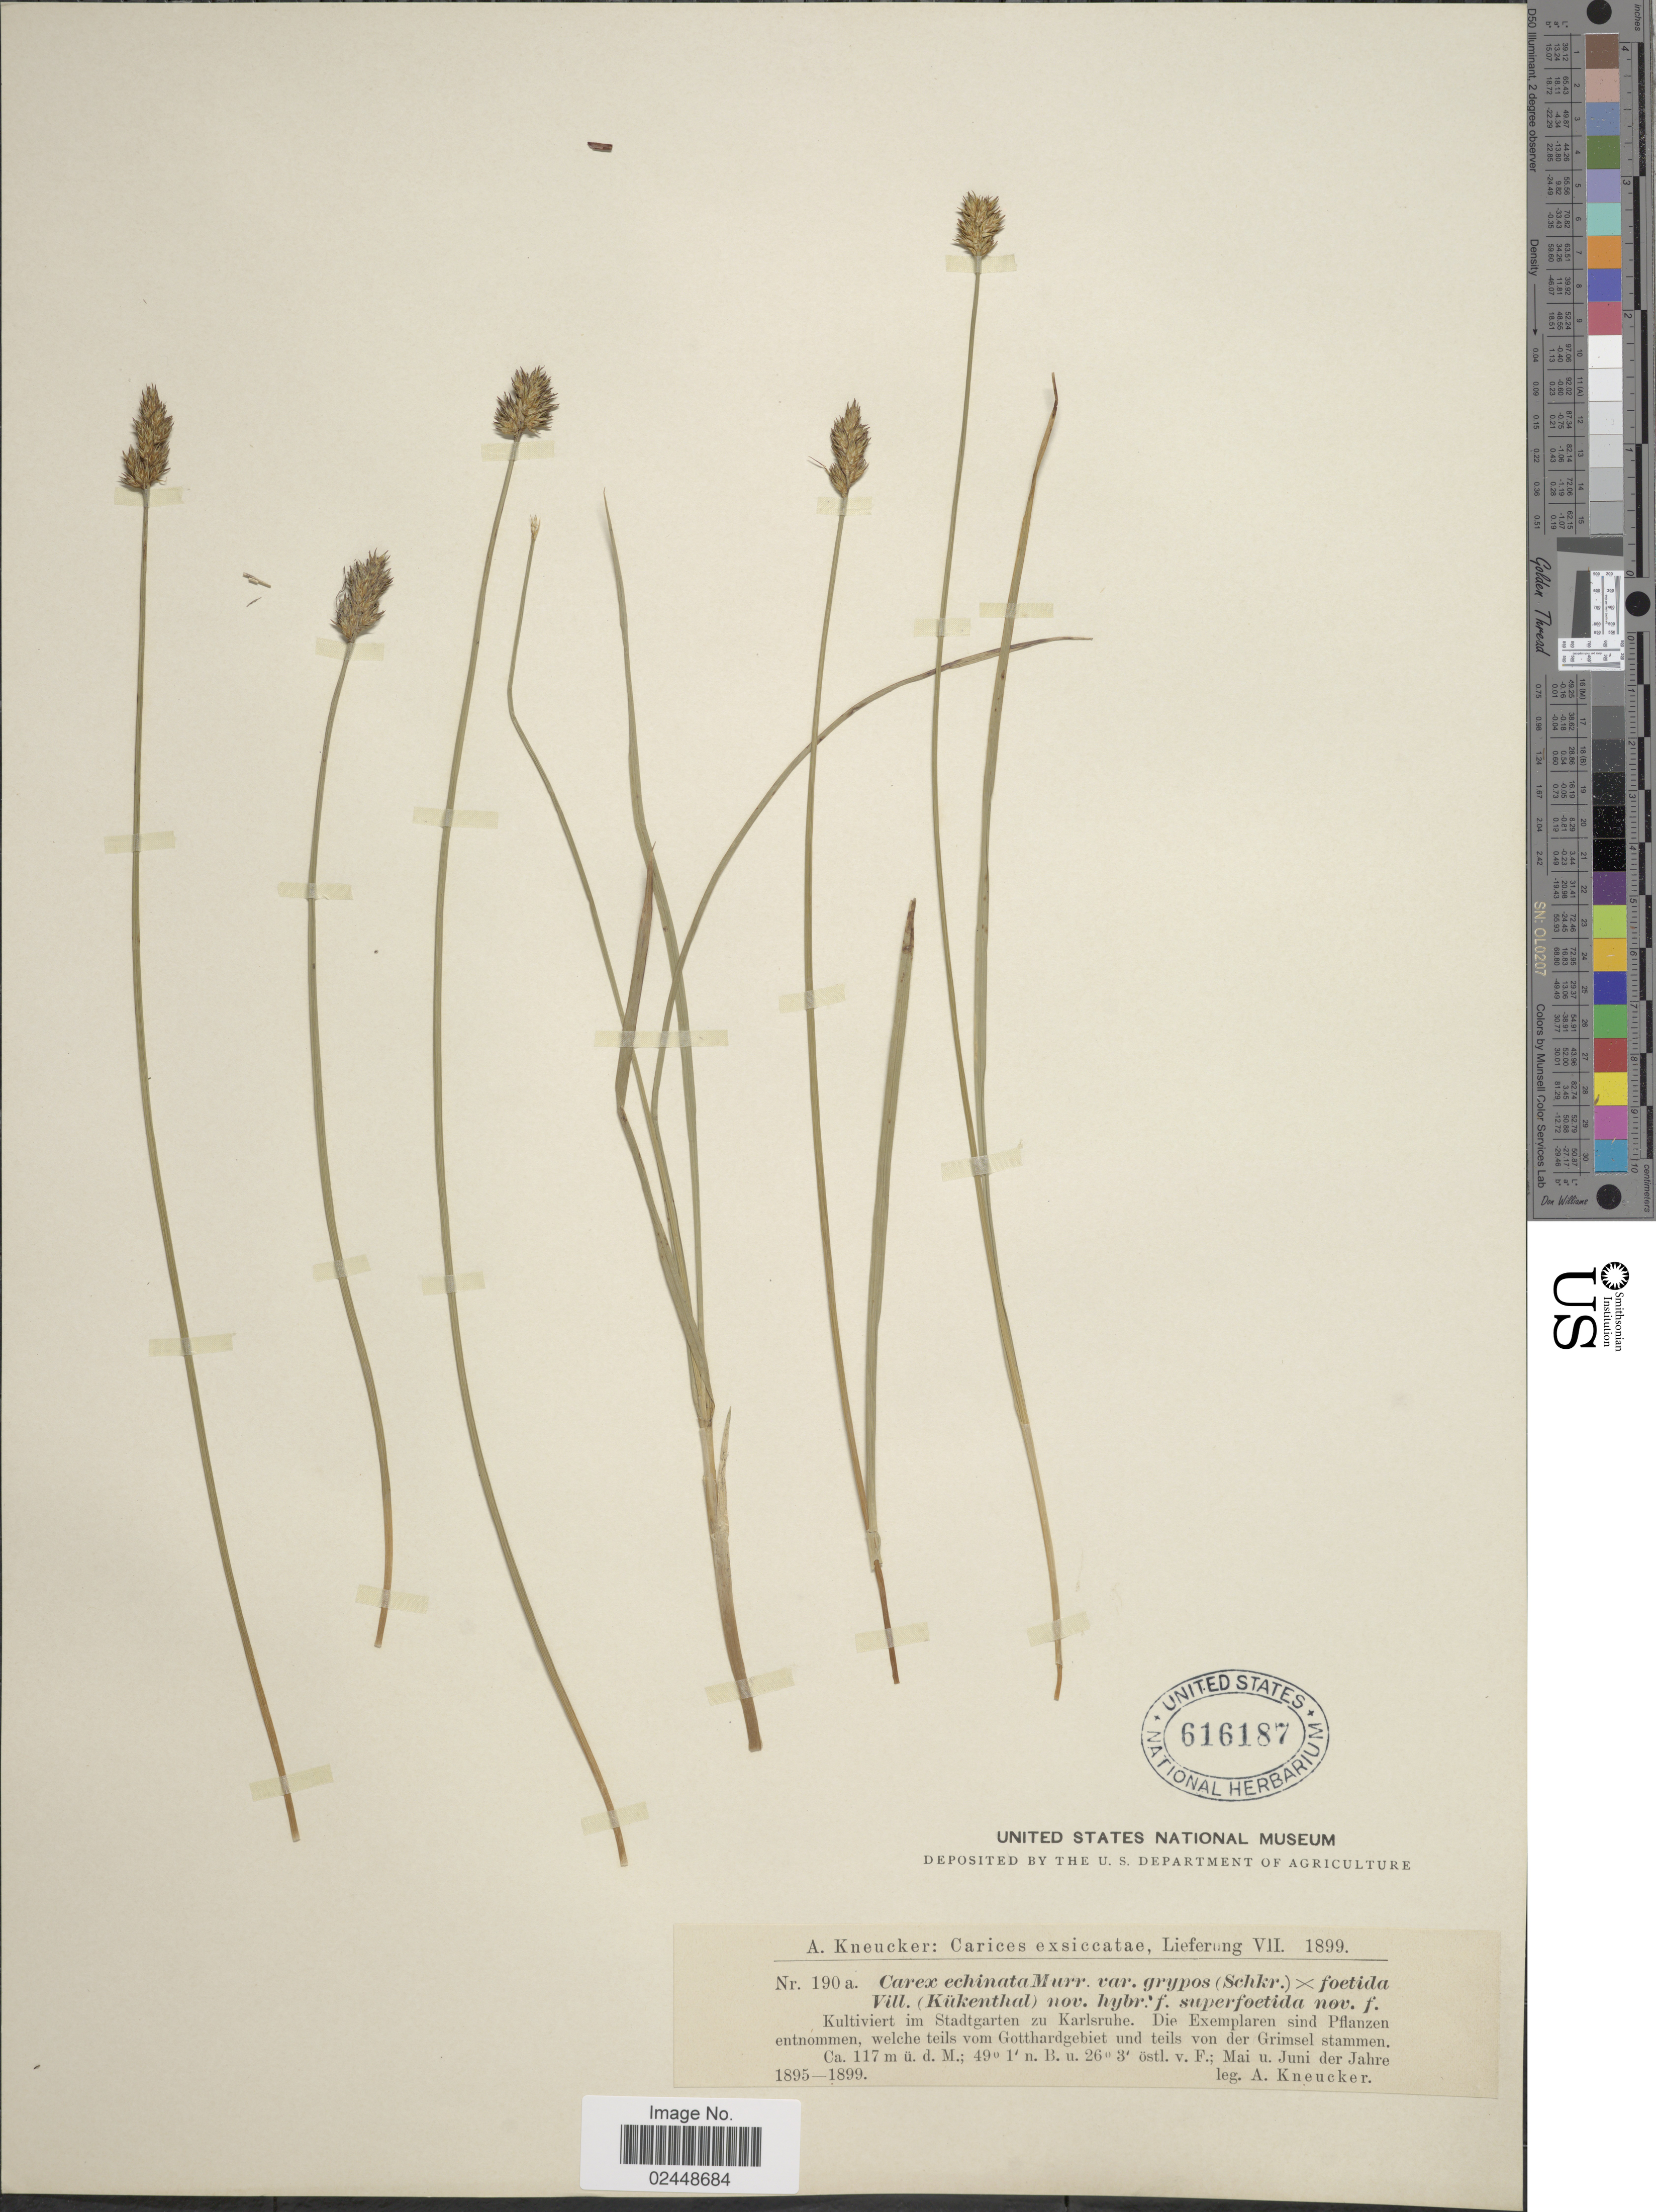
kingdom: Plantae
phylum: Tracheophyta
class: Liliopsida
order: Poales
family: Cyperaceae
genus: Carex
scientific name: Carex echinata subsp. echinata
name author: Murray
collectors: A. Kneucker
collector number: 190a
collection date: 1895-05/1899-06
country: Germany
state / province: Baden-Württemberg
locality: Kultiviert im Stadtgarten zu Karlsruhe, Die Exemplaren sind Pflanzen entnommen, welche teils vom Gotthardgebiet und teils von der Grimsel stammen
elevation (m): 117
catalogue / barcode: US 616187